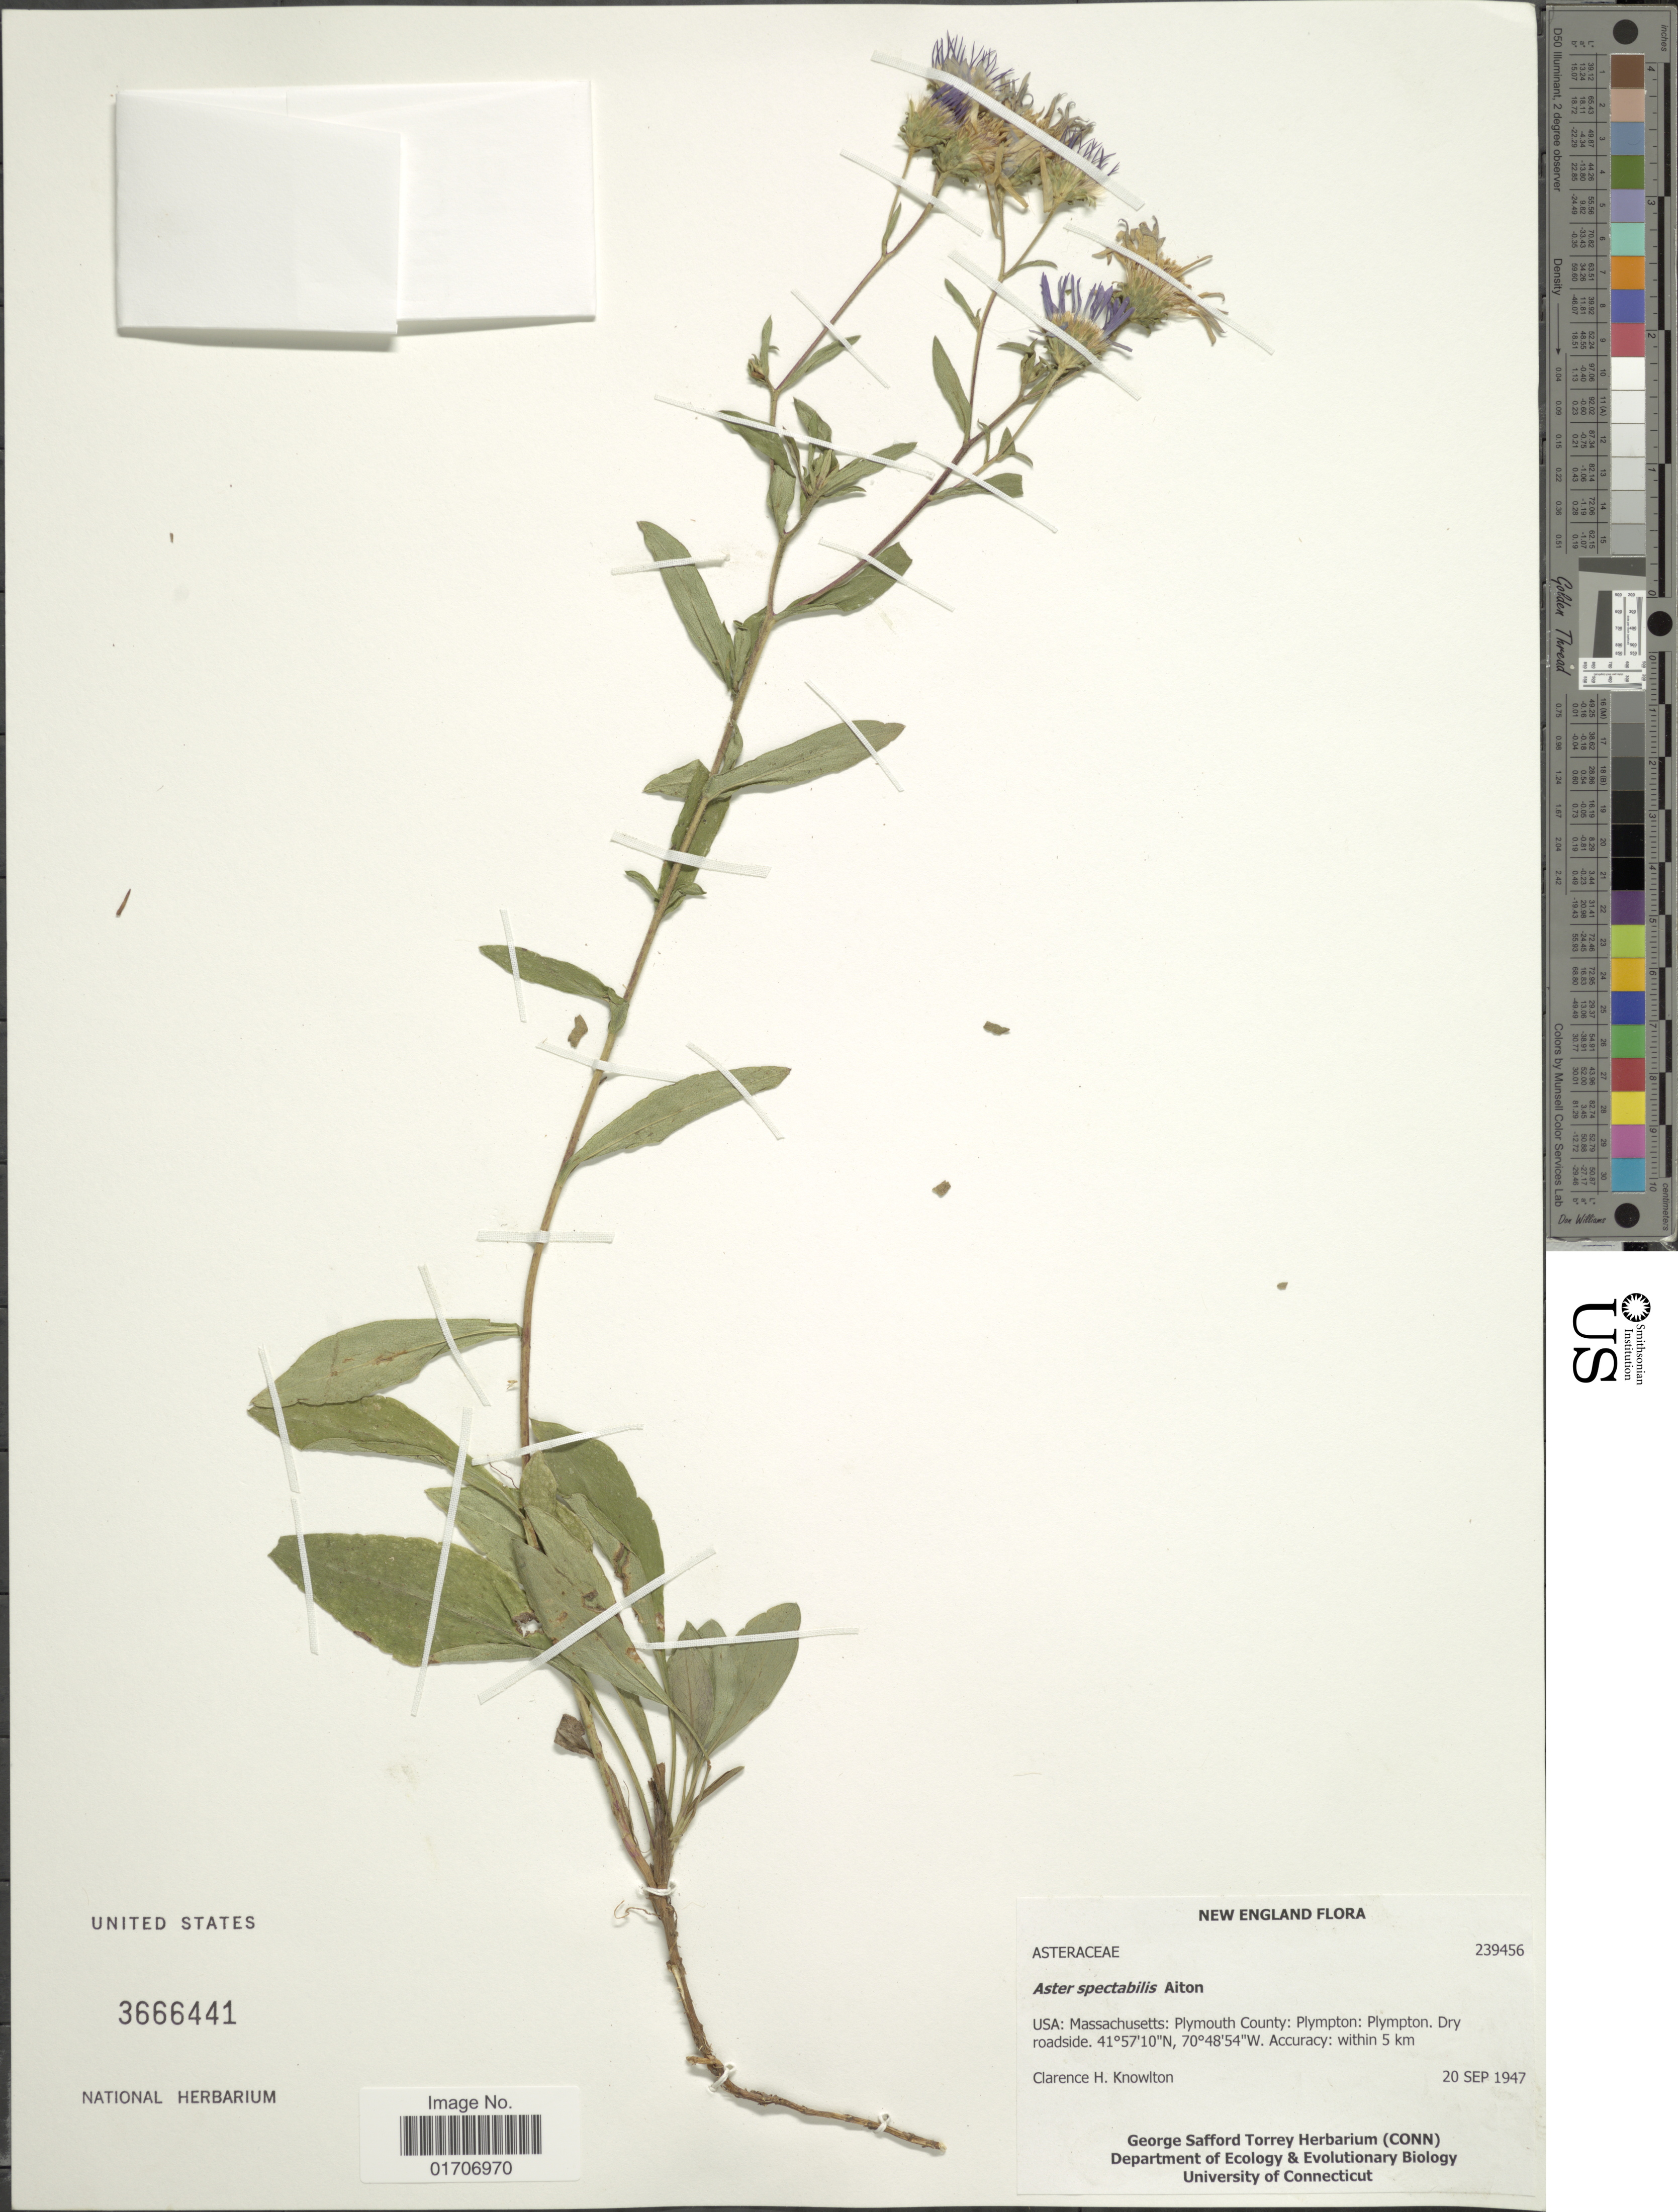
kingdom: Plantae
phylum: Tracheophyta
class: Magnoliopsida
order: Asterales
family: Asteraceae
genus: Eurybia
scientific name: Eurybia spectabilis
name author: (Aiton) G.L. Nesom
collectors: C. H. Knowlton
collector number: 239456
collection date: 1947-09-20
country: United States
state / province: Massachusetts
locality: New England. USA: Massachusetts: Plymouth County: Plympton. Dry roadside.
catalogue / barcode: US 3666441